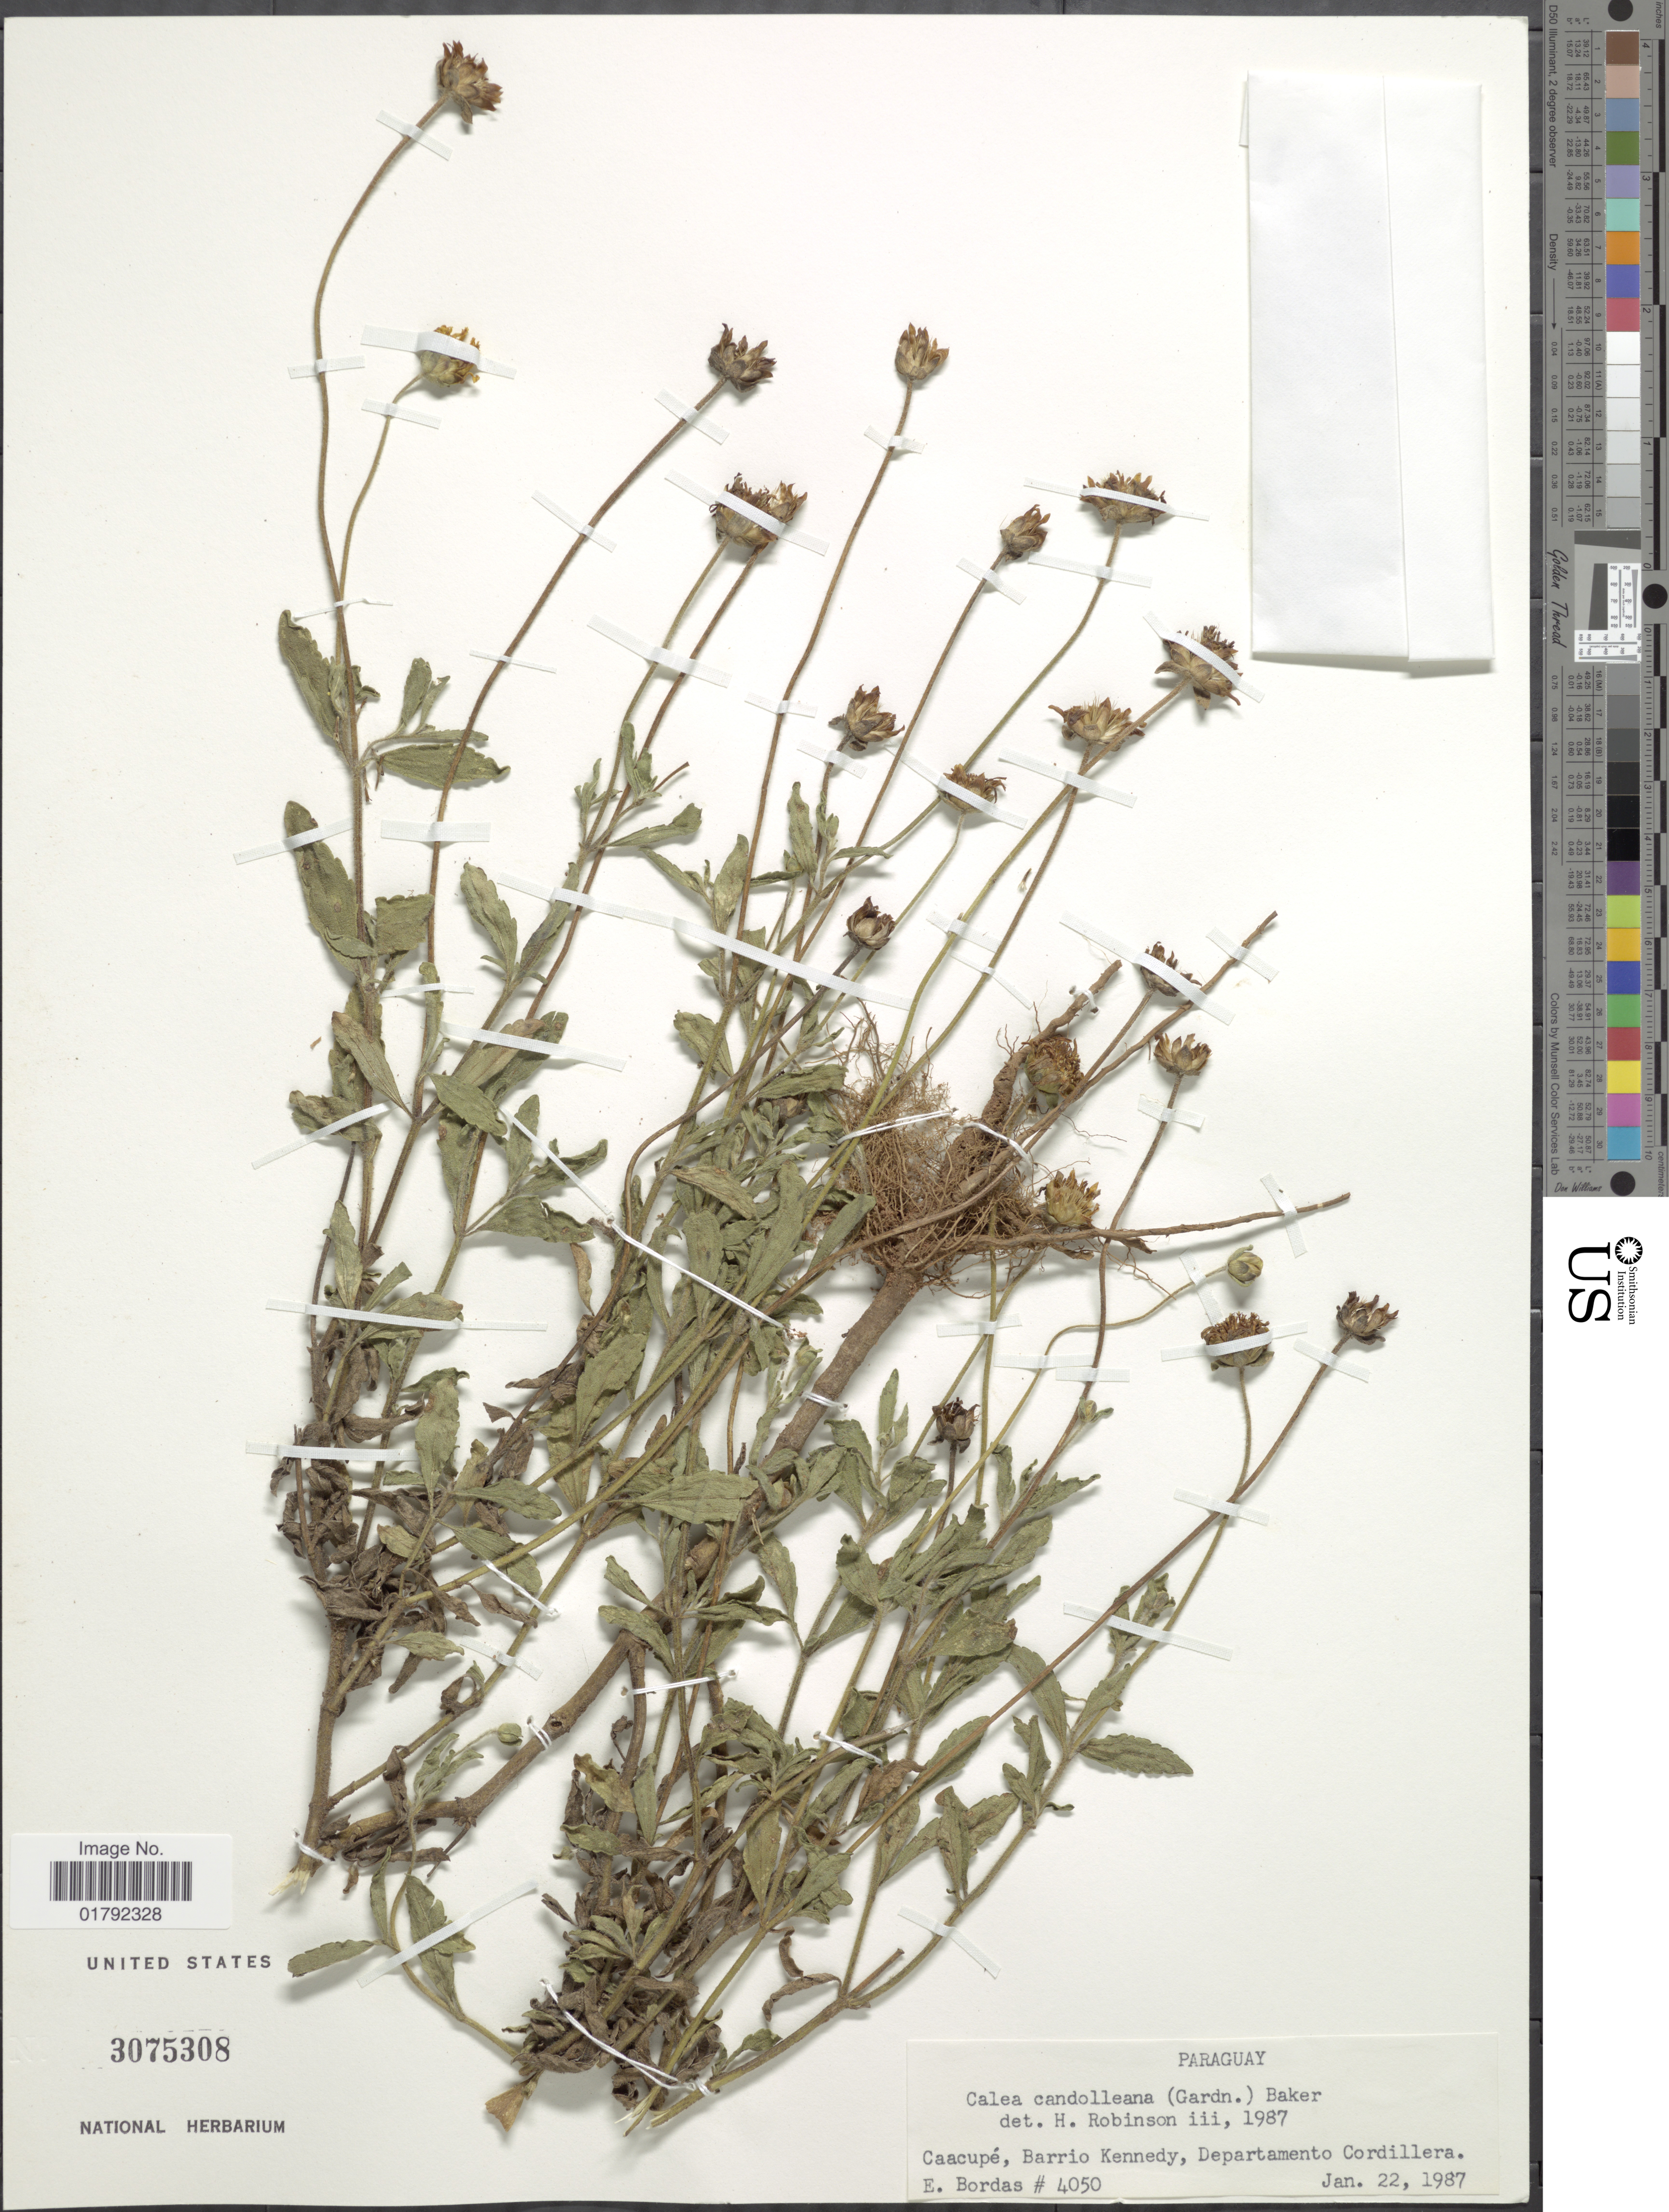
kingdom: Plantae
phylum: Tracheophyta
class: Magnoliopsida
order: Asterales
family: Asteraceae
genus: Calea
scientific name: Calea rupicola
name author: Chodat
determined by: Bueno, Vinicius Resende, (ICN), Universidade Federal do Rio Grande do Sul (BRAZIL)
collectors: E. Bordas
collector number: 4050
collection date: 1987-01-22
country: Paraguay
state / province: Cordillera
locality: Caacupe, Barrio Kennedy.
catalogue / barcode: US 3075308